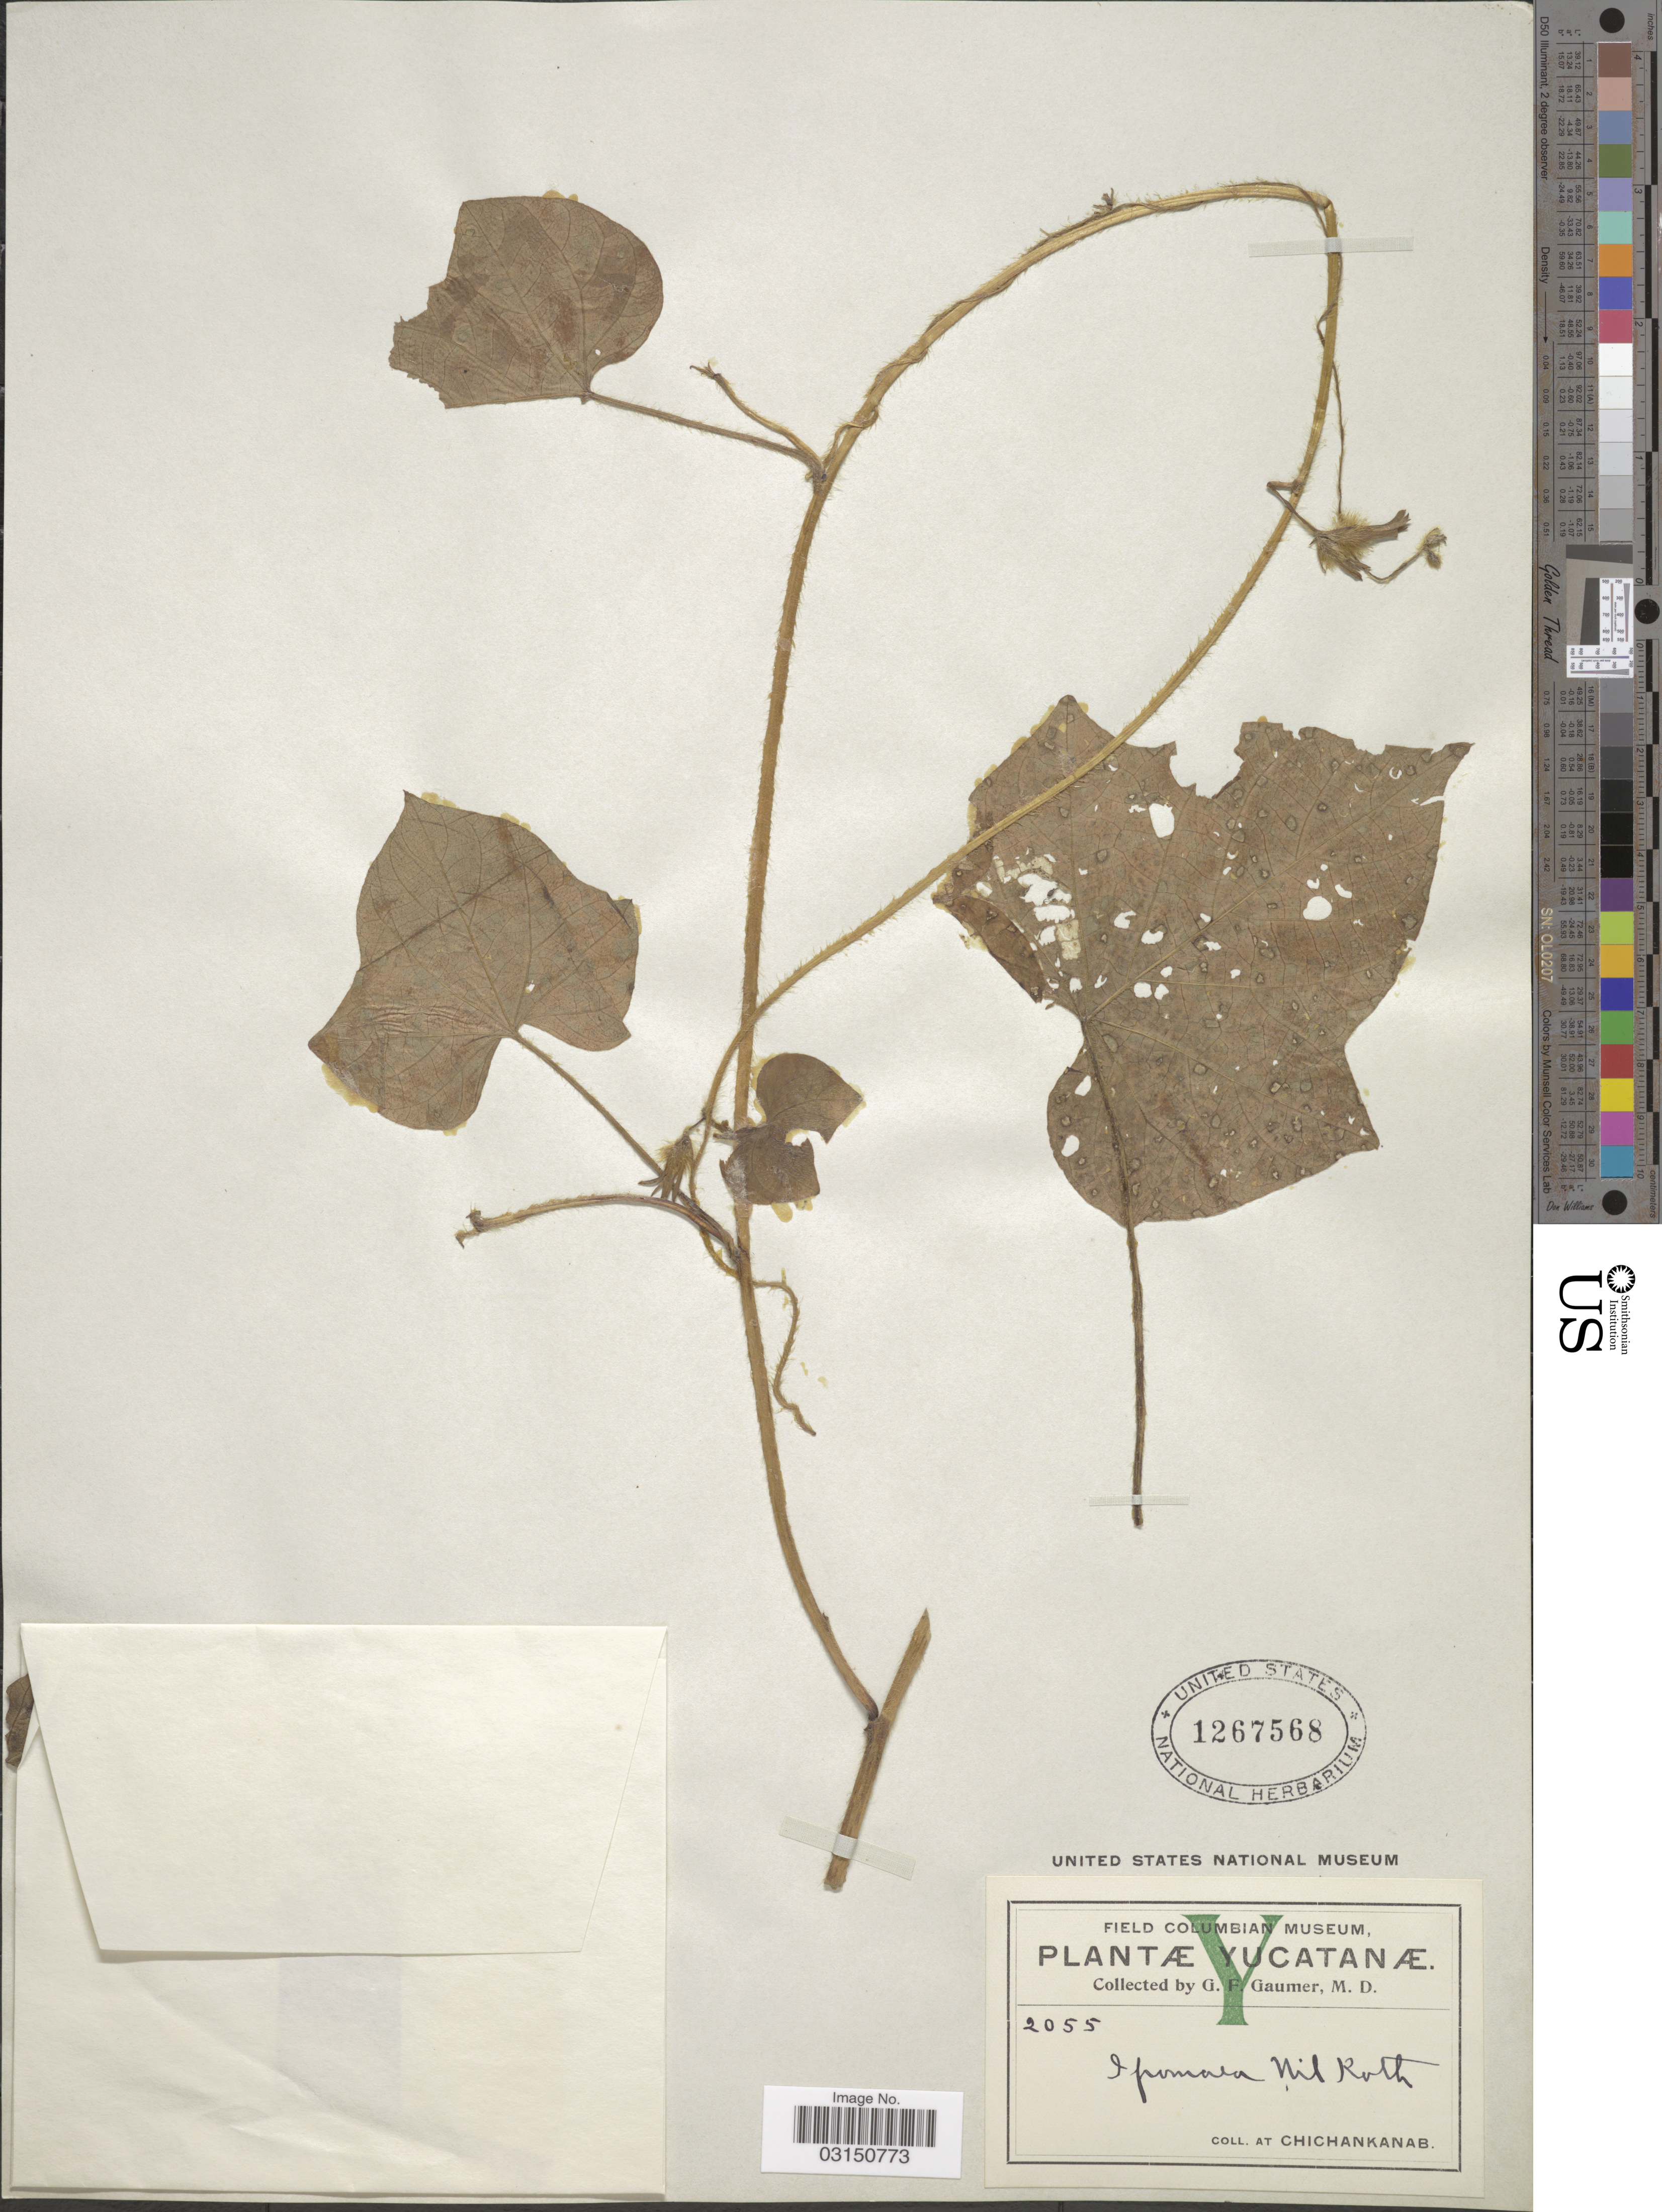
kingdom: Plantae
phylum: Tracheophyta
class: Magnoliopsida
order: Solanales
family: Convolvulaceae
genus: Ipomoea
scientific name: Ipomoea nil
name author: (L.) Roth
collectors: G. F. Gaumer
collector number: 2055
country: Mexico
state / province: Yucatán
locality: Chichankanab.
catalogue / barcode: US 1267568